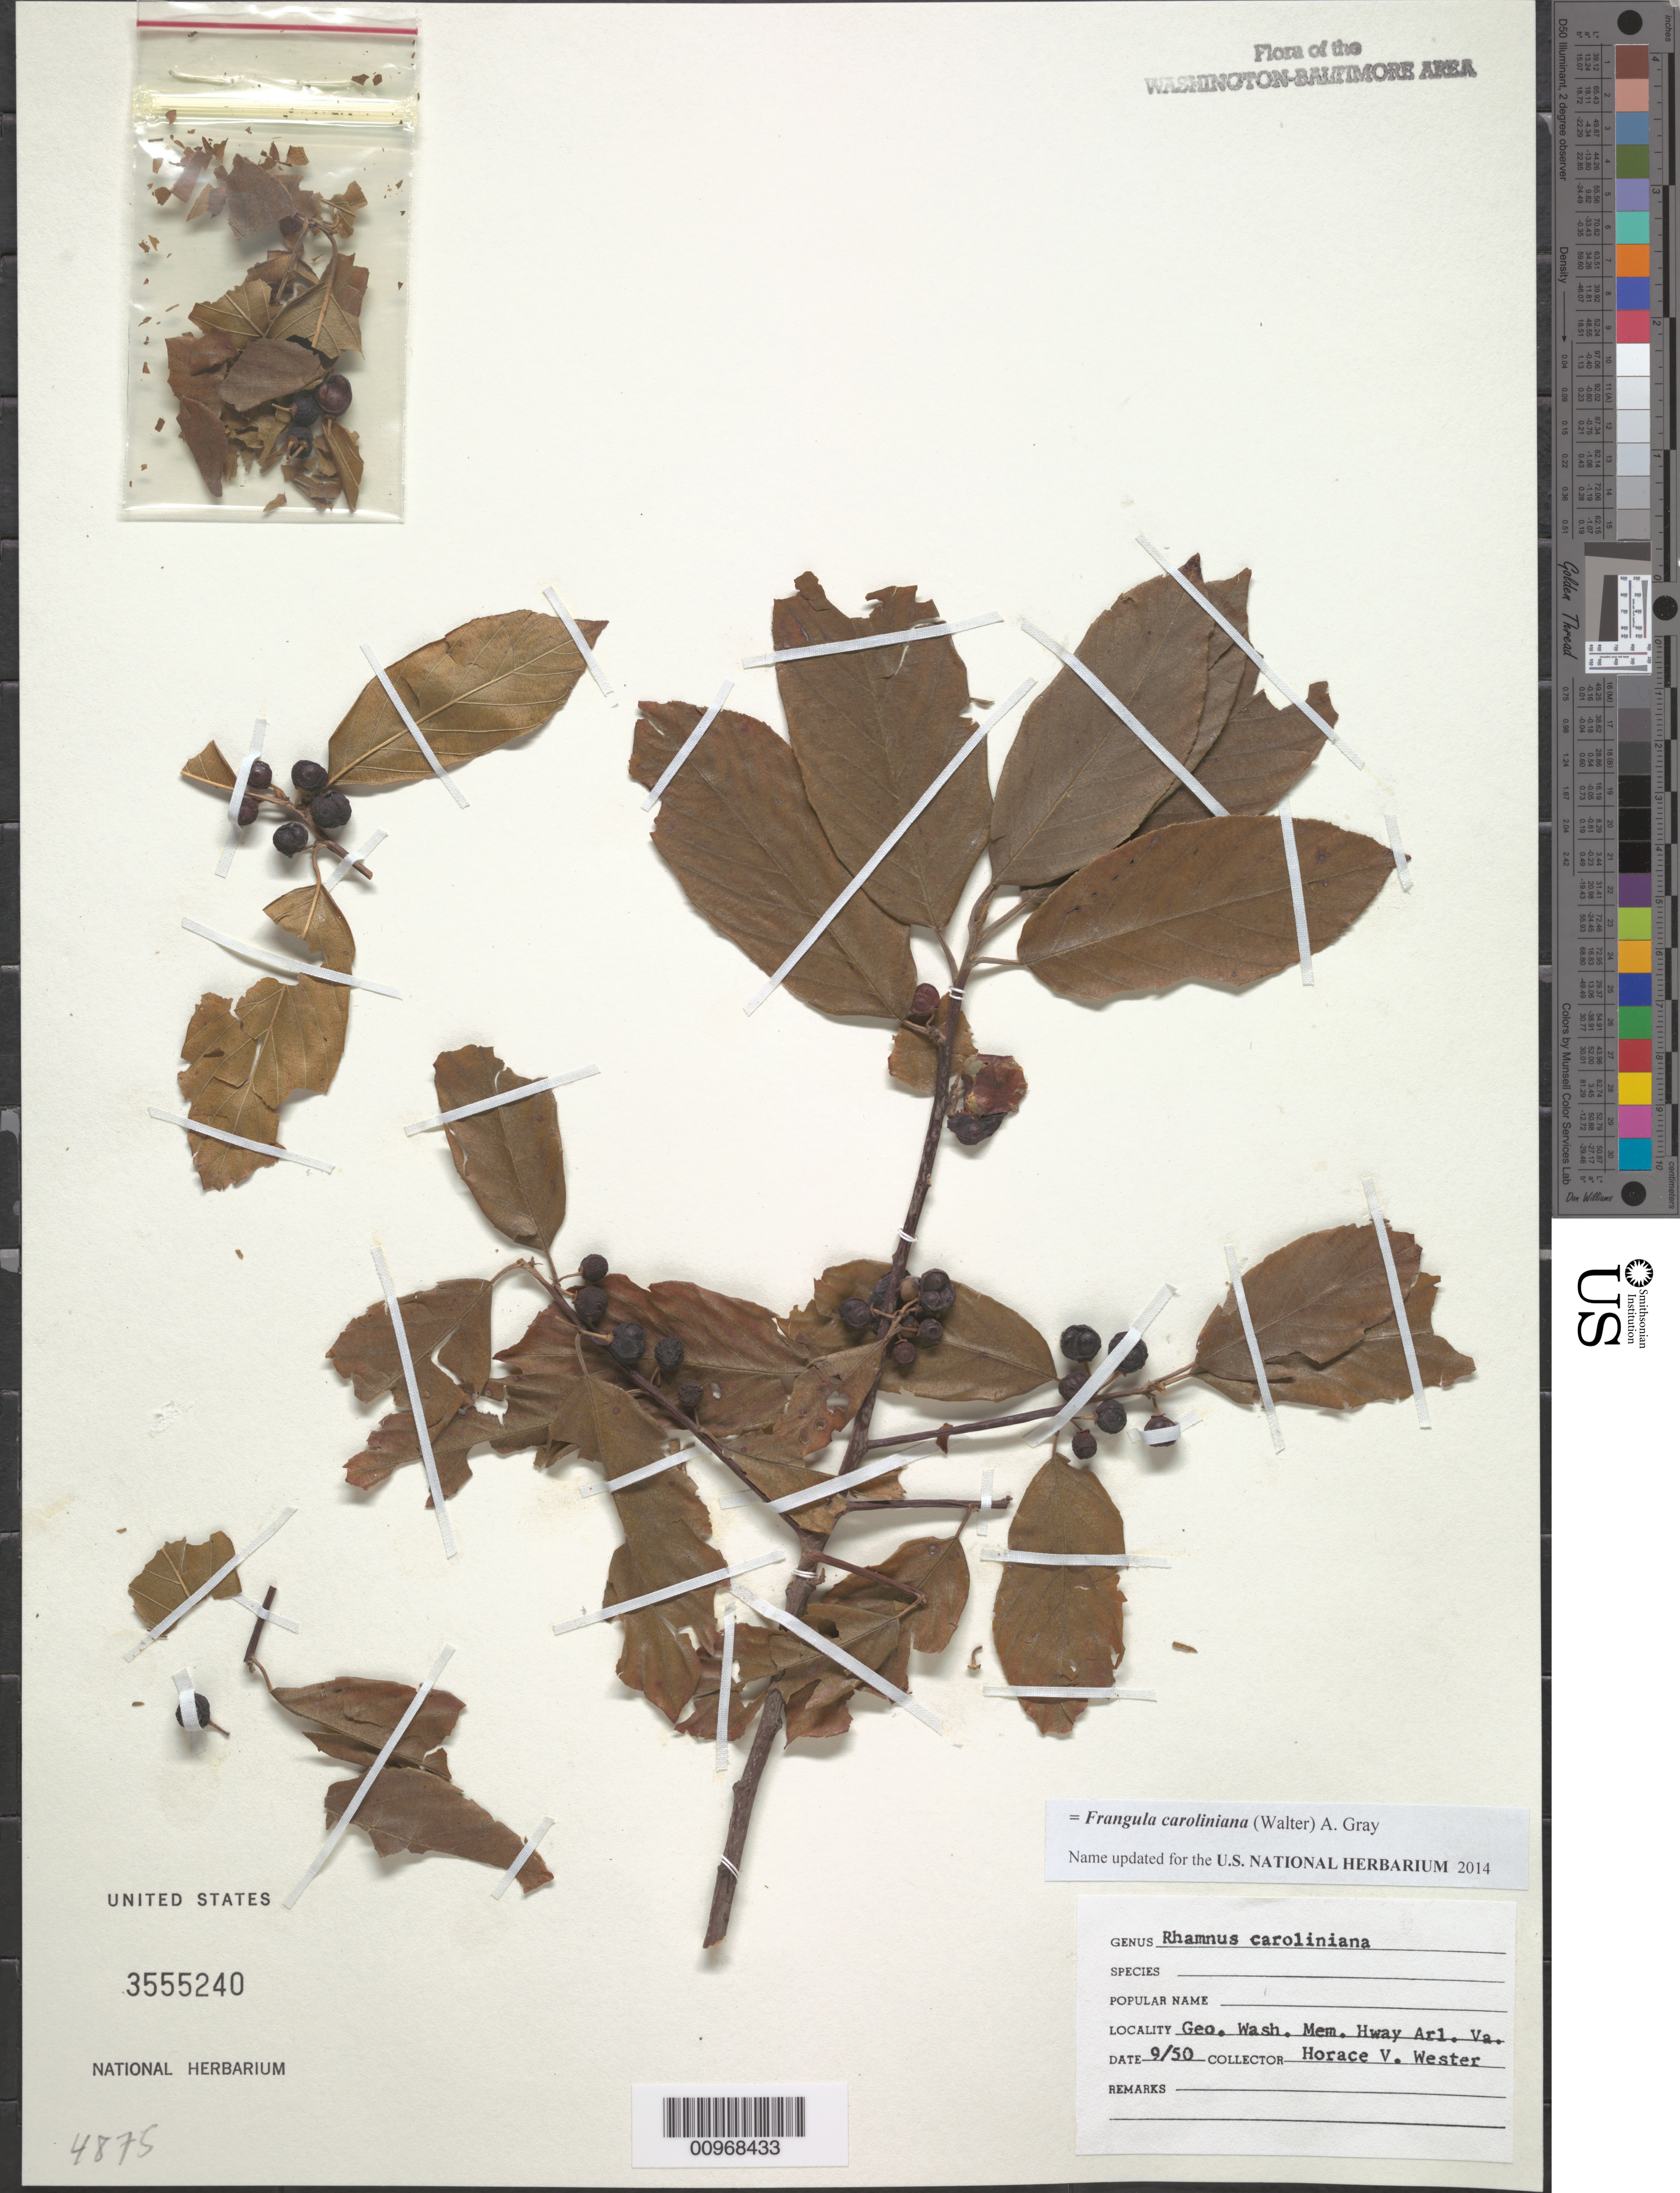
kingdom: Plantae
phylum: Tracheophyta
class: Magnoliopsida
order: Rosales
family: Rhamnaceae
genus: Rhamnus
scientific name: Rhamnus caroliniana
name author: Walter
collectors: H. Wester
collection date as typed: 9/50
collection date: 1950-09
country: United States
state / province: Virginia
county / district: Arlington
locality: George Washington Memorial Highway, Arlington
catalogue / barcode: US 3555240